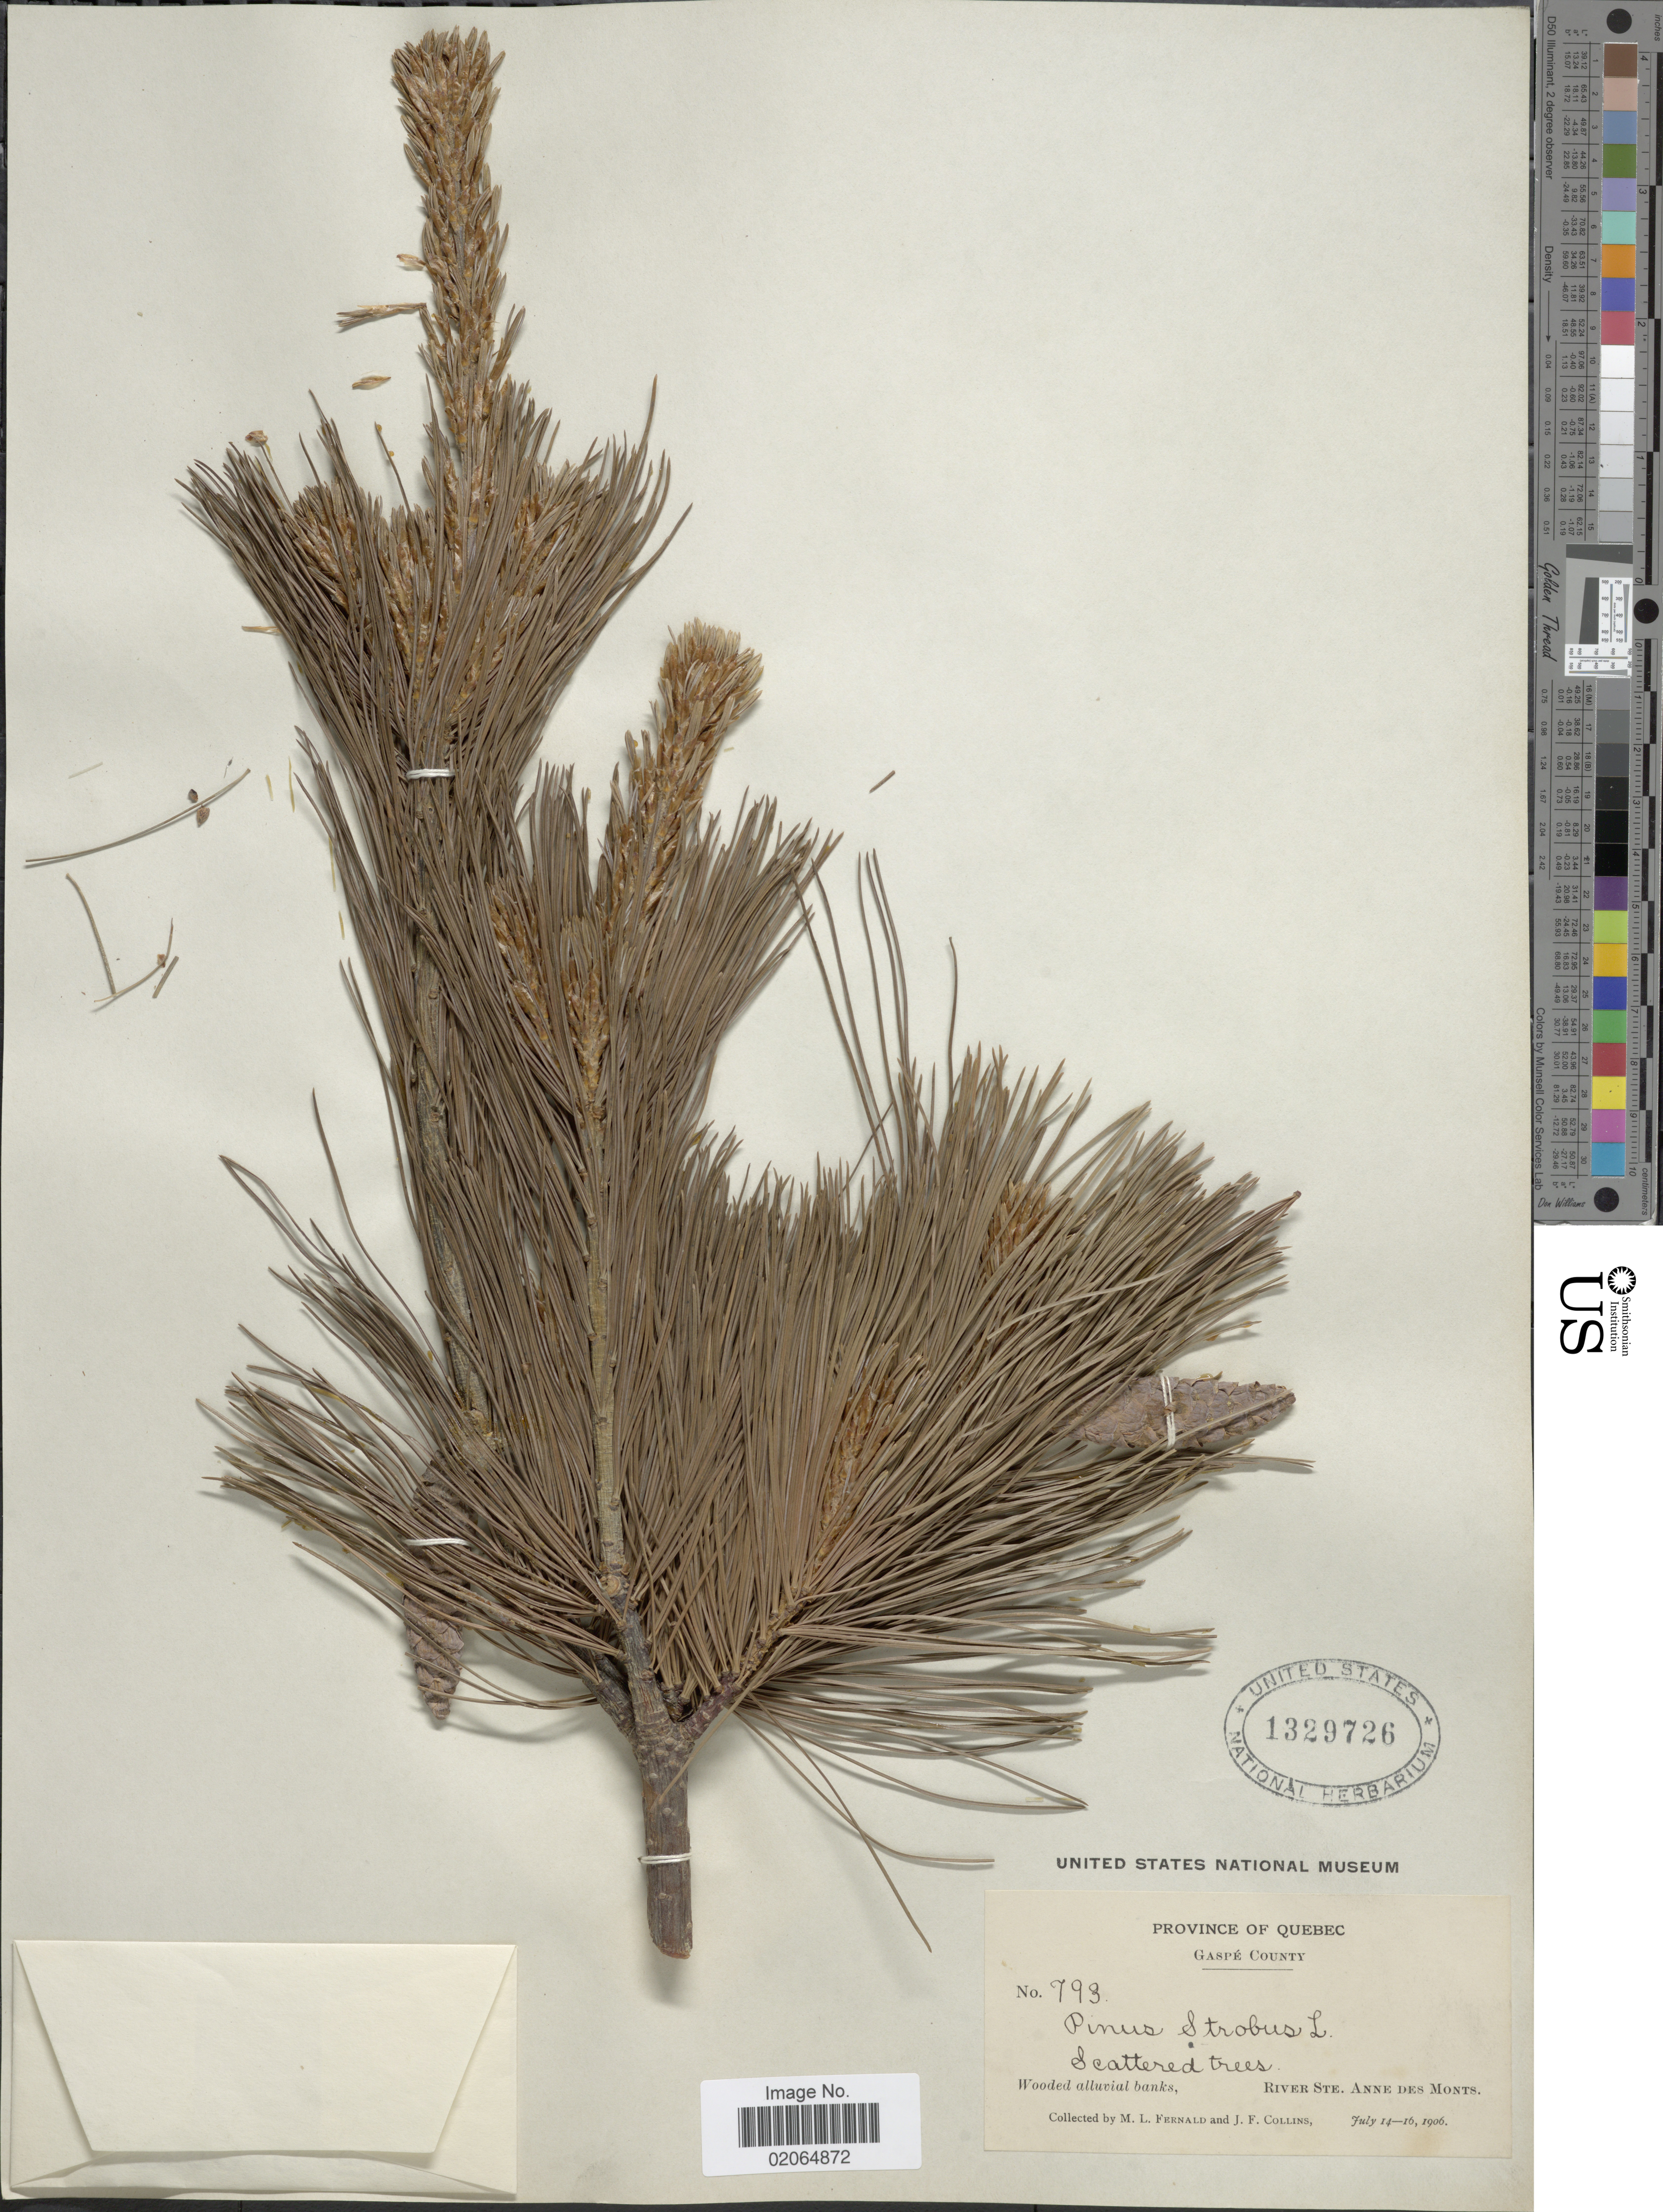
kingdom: Plantae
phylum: Tracheophyta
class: Pinopsida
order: Pinales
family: Pinaceae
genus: Pinus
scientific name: Pinus strobus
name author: L.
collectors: M. L. Fernald & J. Collins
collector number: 793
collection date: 1906-07-14/1906-07-16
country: Canada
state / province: Quebec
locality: Gaspe County, River Ste. Anne des Monts.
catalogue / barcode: US 1329726